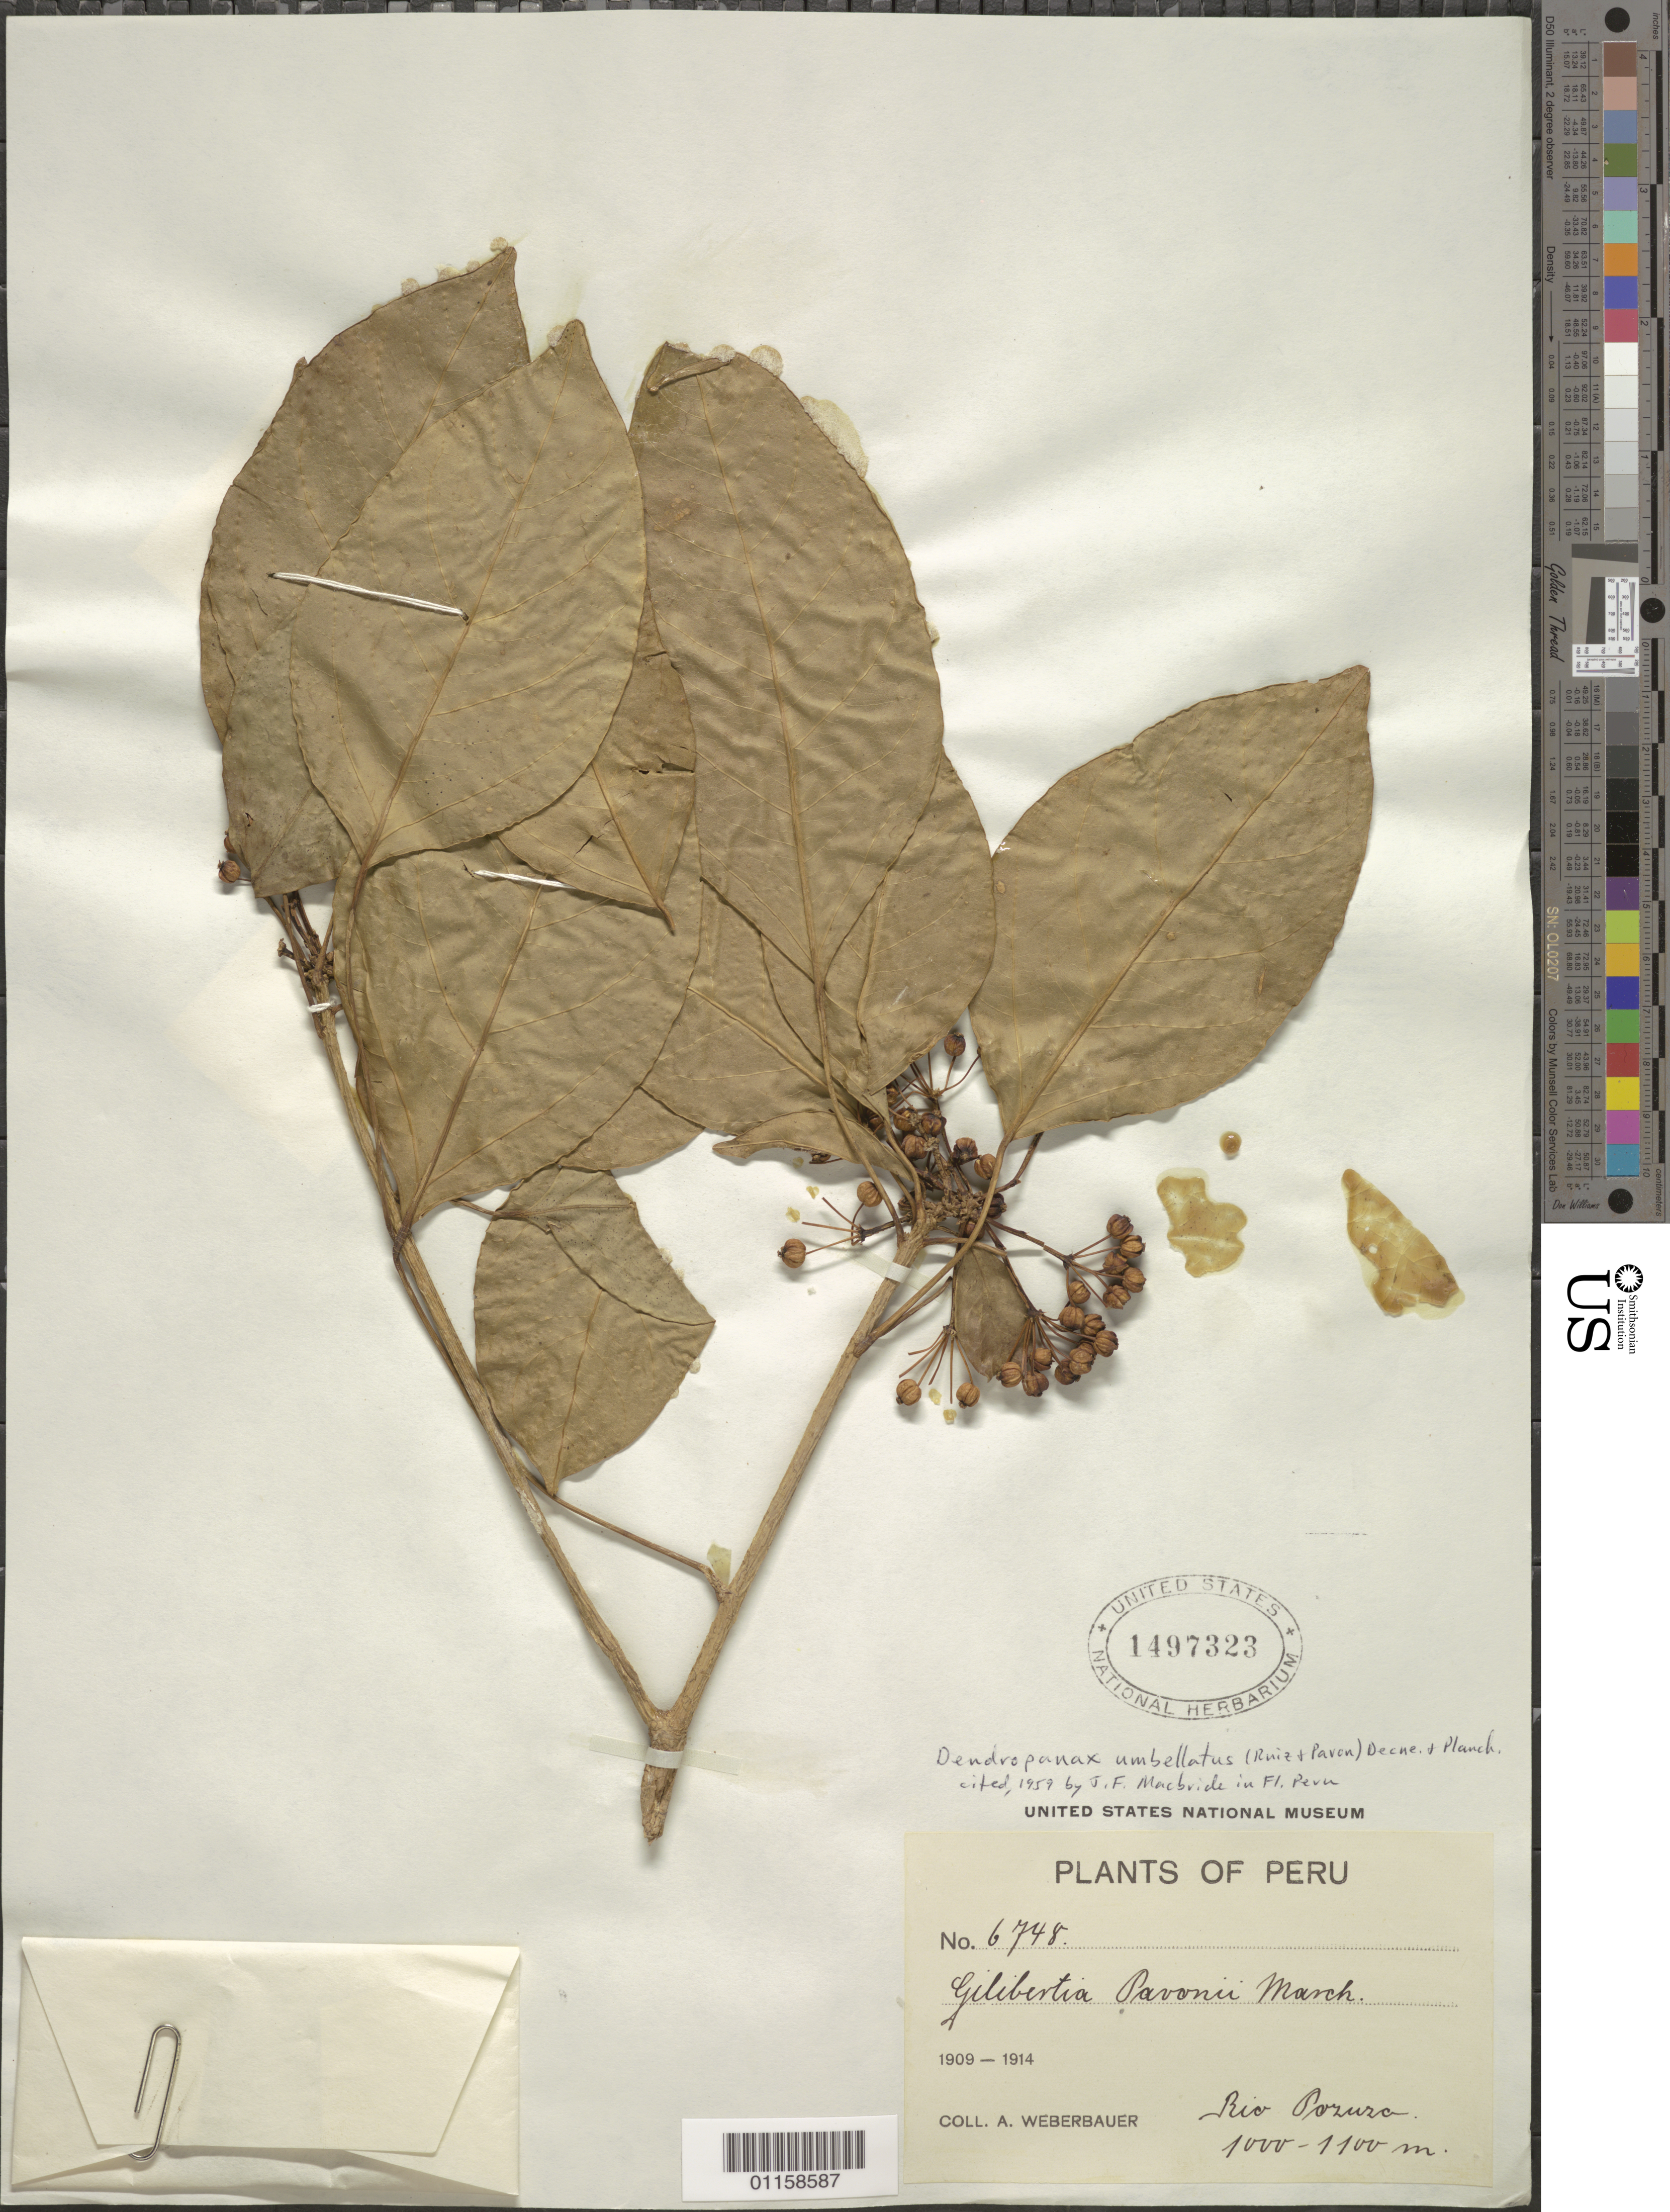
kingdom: Plantae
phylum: Tracheophyta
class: Magnoliopsida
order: Apiales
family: Araliaceae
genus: Dendropanax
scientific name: Dendropanax umbellatus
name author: (Ruiz & Pav.) J.F. Macbr.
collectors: A. Weberbauer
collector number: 6748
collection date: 1909/1914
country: Peru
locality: Rio Pozuza.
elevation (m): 1000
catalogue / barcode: US 1497323